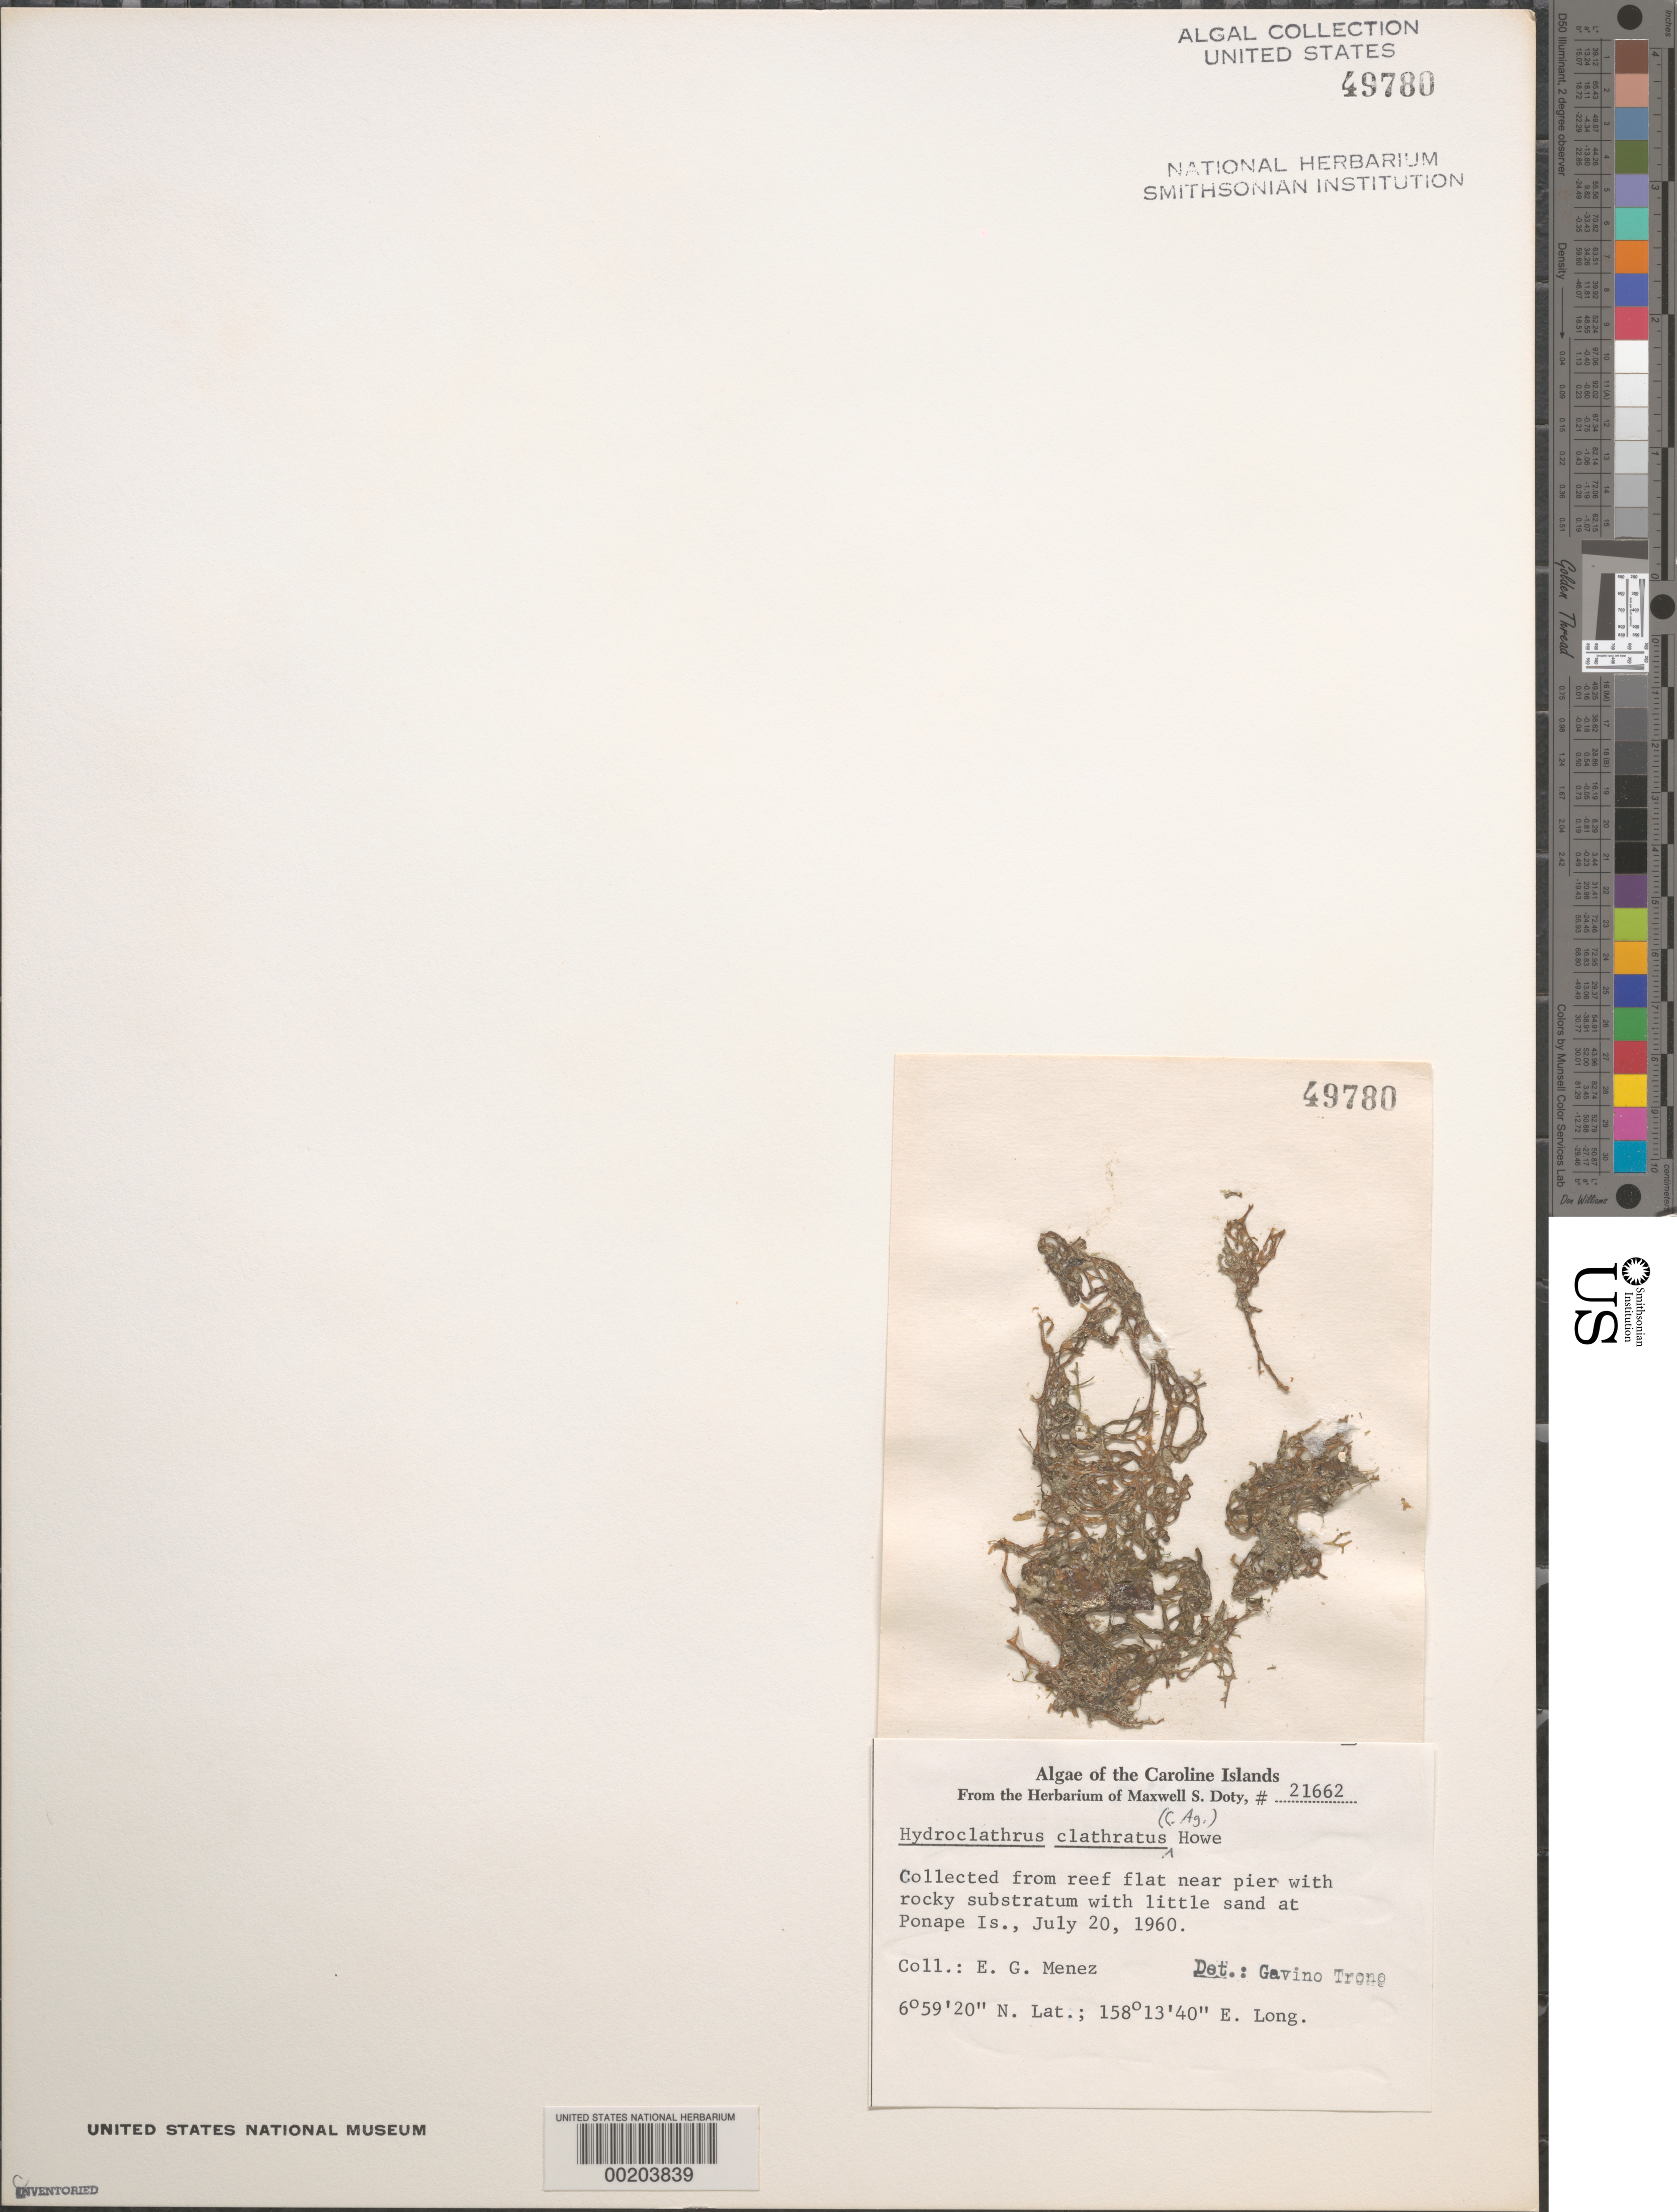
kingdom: Chromista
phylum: Ochrophyta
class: Phaeophyceae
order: Scytosiphonales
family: Scytosiphonaceae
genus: Hydroclathrus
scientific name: Hydroclathrus clathratus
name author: (C. Agardh) M. Howe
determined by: Dawson, E. Y.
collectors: Meñez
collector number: MSD 21662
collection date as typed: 20 Jul 1959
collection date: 1959-07-20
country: Micronesia, Federated States of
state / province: Pohnpei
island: Pohnpei [Ponape]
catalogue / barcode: US 49780